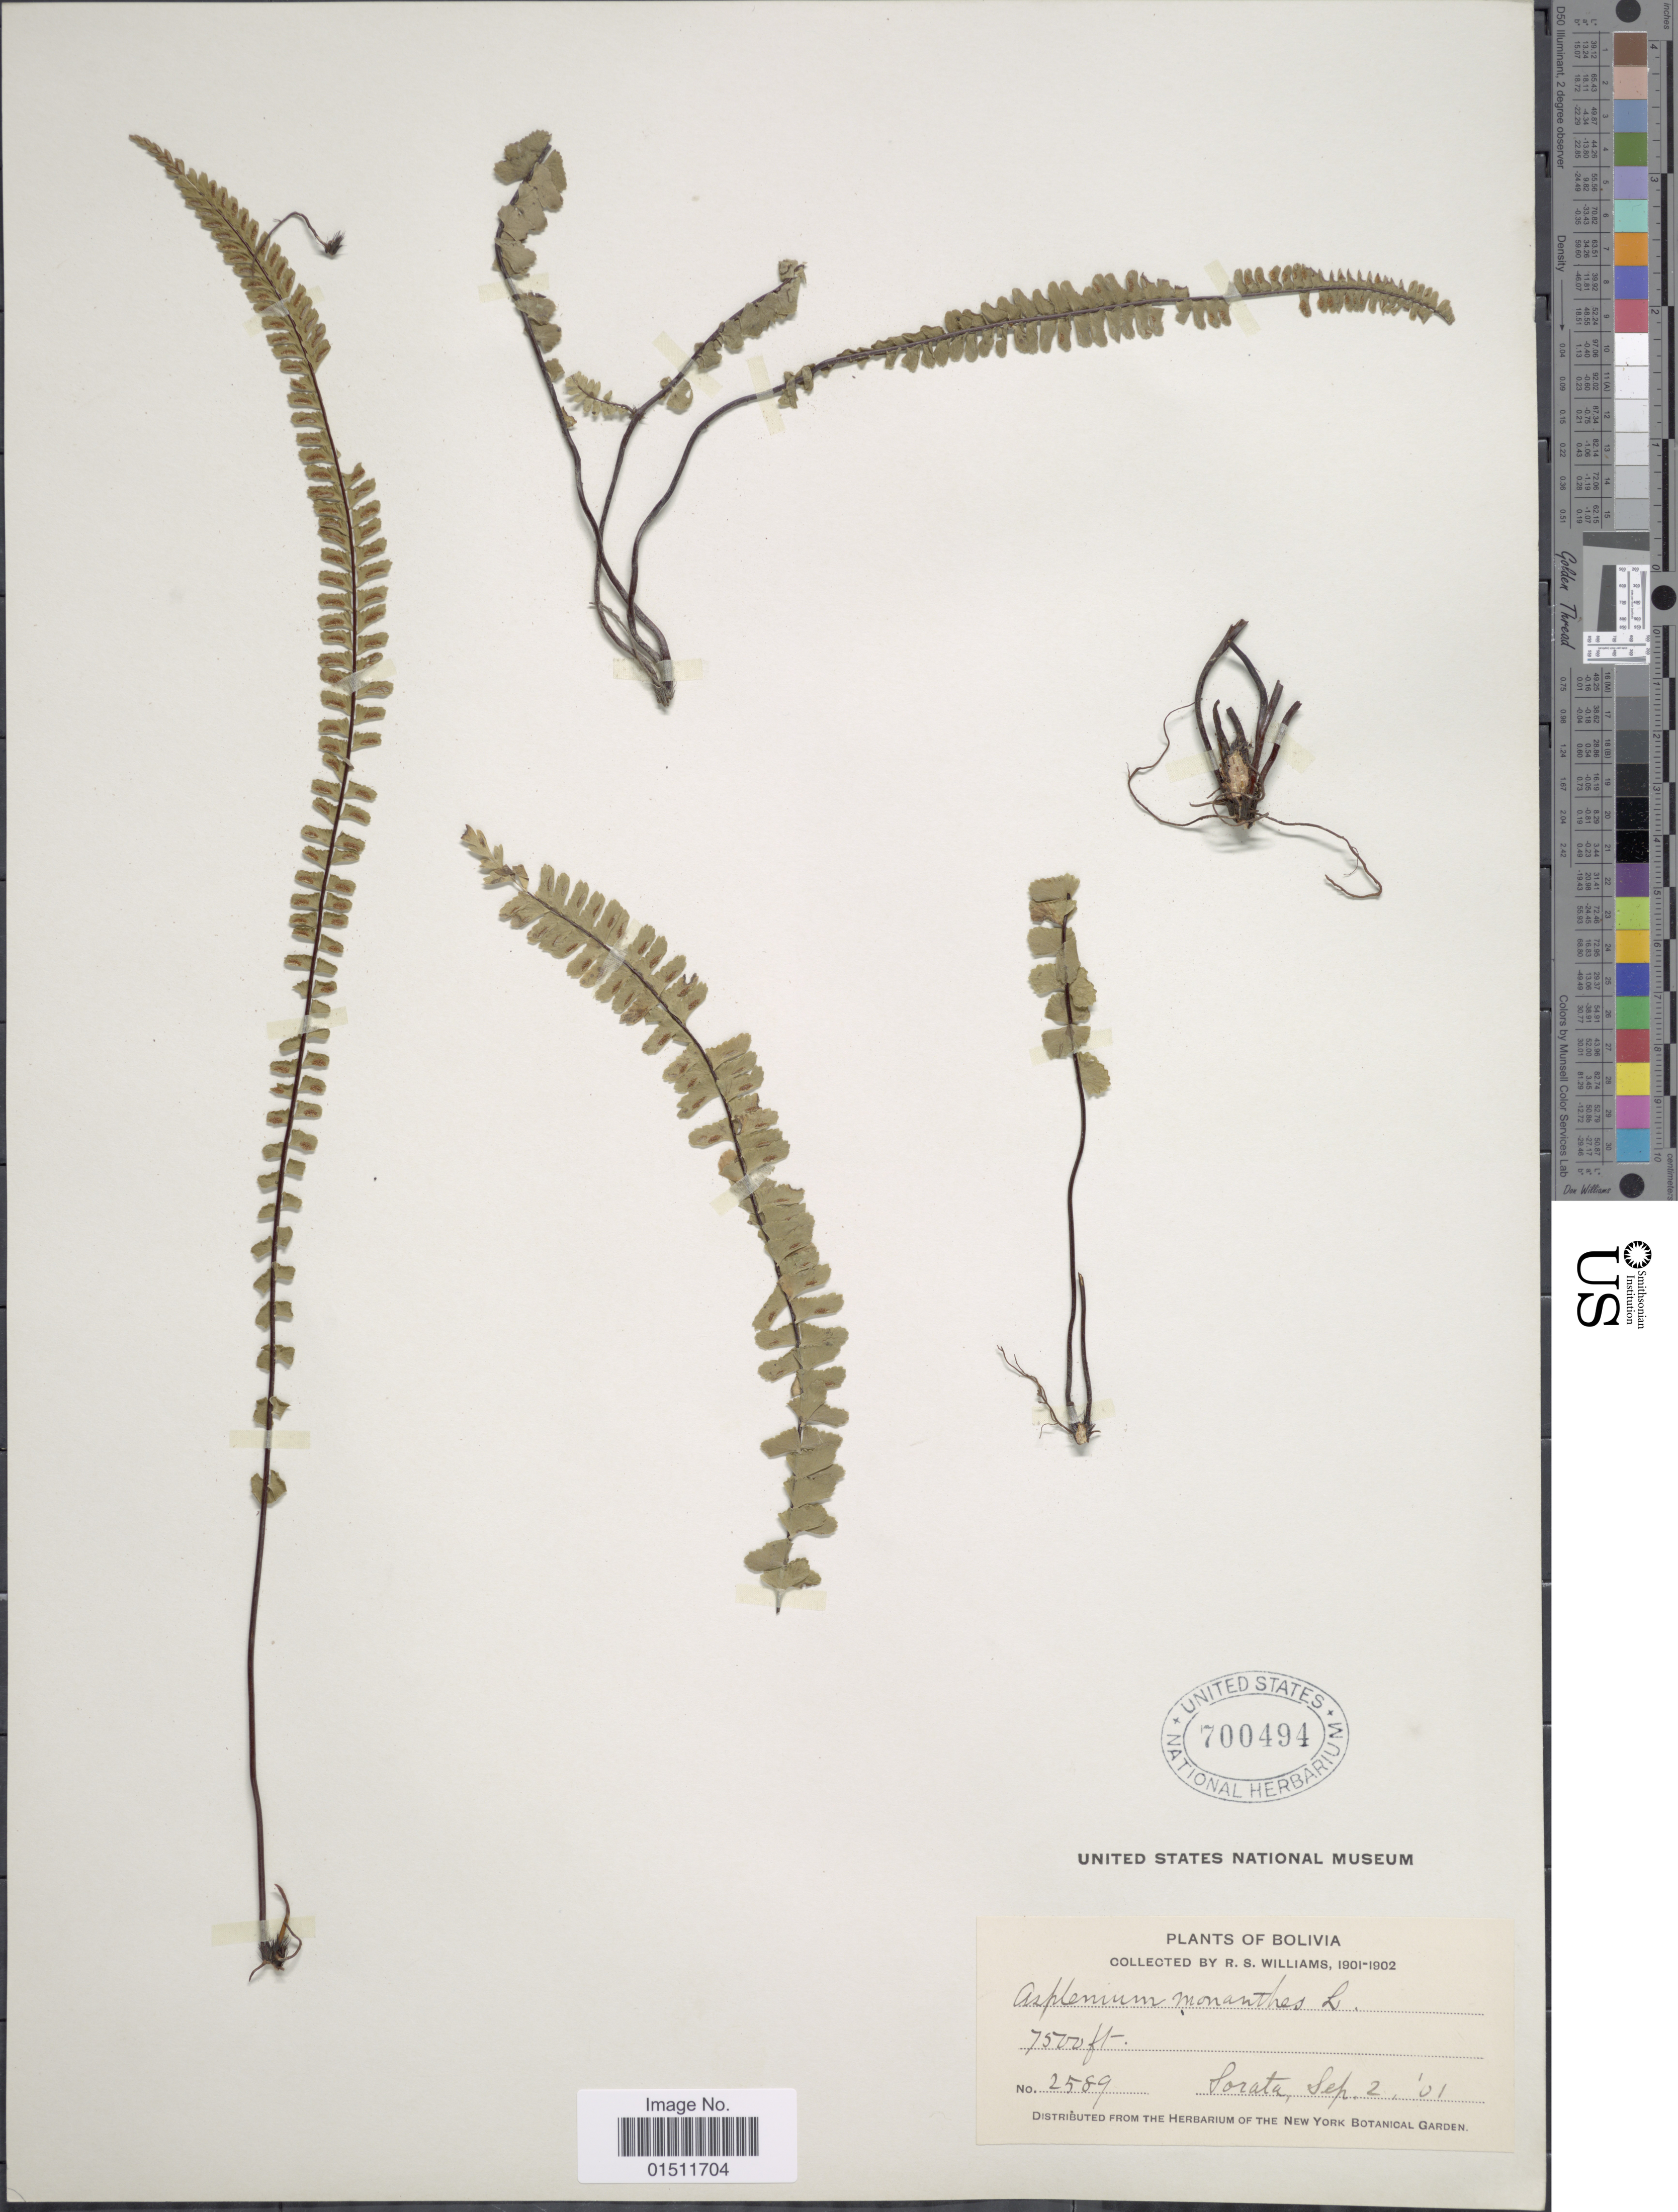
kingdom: Plantae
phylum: Tracheophyta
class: Polypodiopsida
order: Polypodiales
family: Aspleniaceae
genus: Asplenium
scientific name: Asplenium monanthes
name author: L.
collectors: R. S. Williams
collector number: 2589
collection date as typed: Sep. 2, '01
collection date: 1901-09-02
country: Bolivia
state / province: La Páz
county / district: Larecaja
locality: Sorata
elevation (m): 2286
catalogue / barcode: US 700494